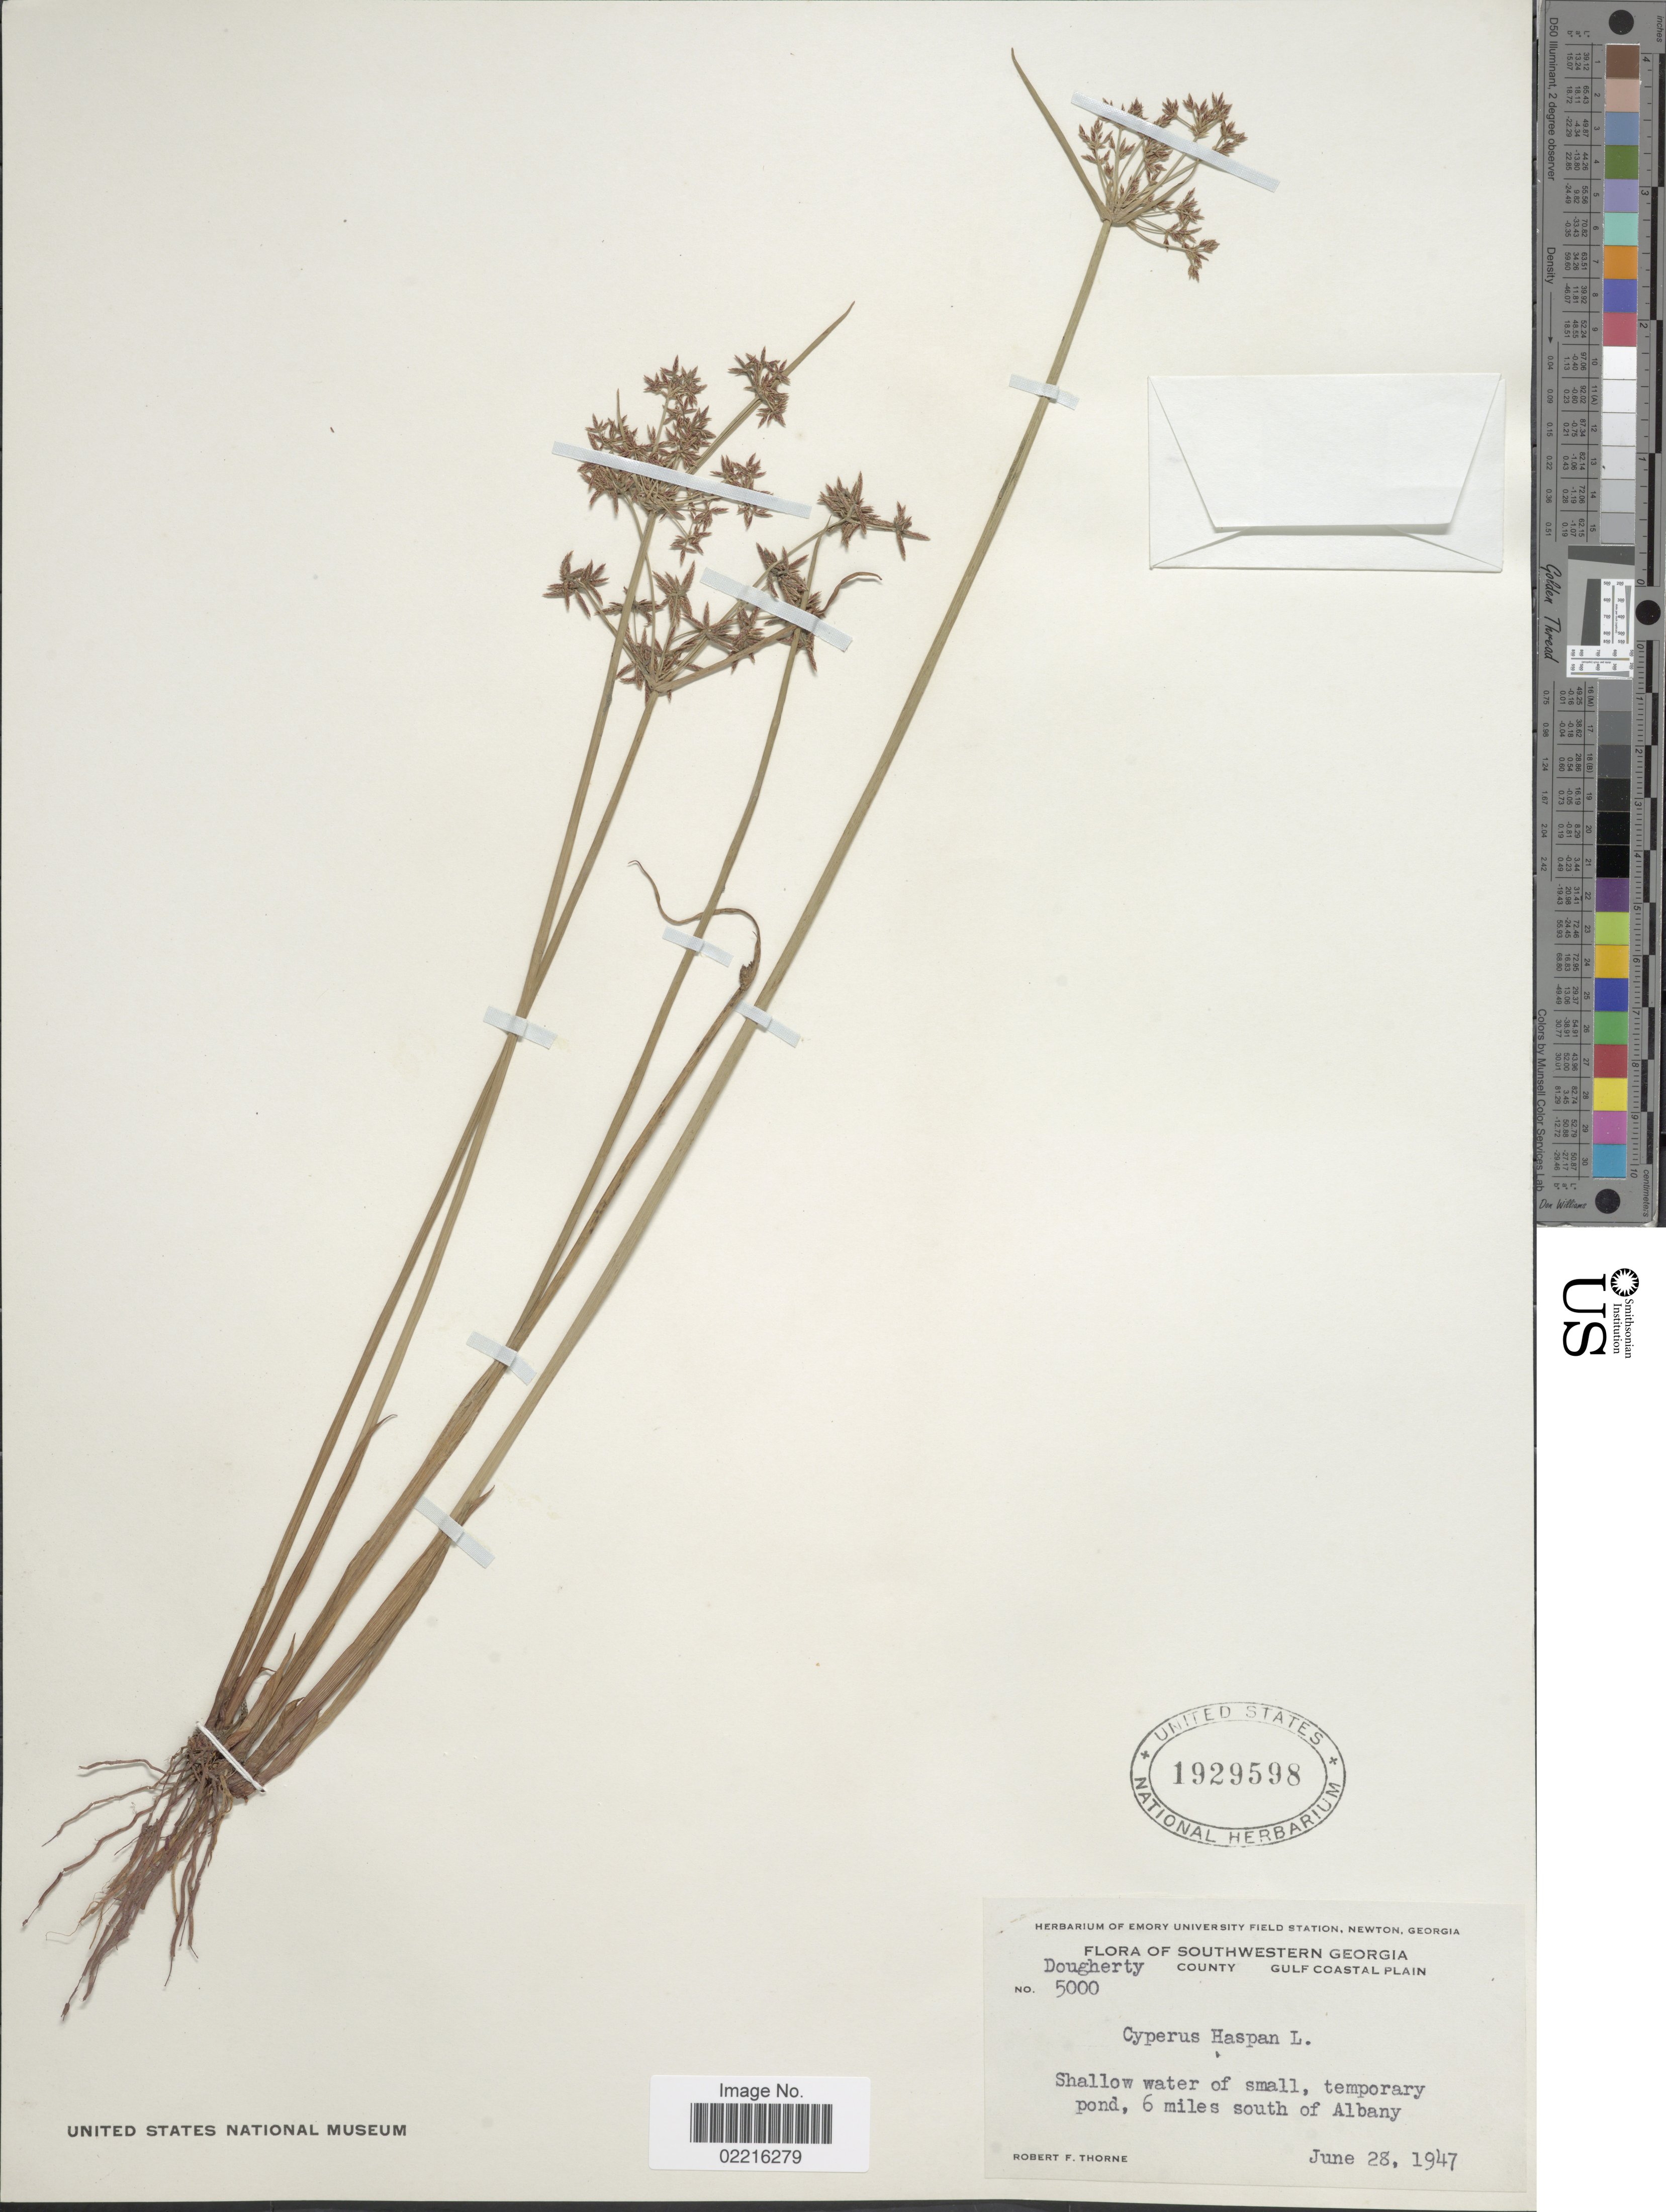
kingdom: Plantae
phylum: Tracheophyta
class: Liliopsida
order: Poales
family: Cyperaceae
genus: Cyperus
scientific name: Cyperus haspan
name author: L.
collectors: R. F. Thorne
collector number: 5000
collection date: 1947-06-28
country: United States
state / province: Georgia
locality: Southwestern Georgia, Dougherty County, Gulf Coastal Plain, 6 miles south of Albany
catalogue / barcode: US 1929598